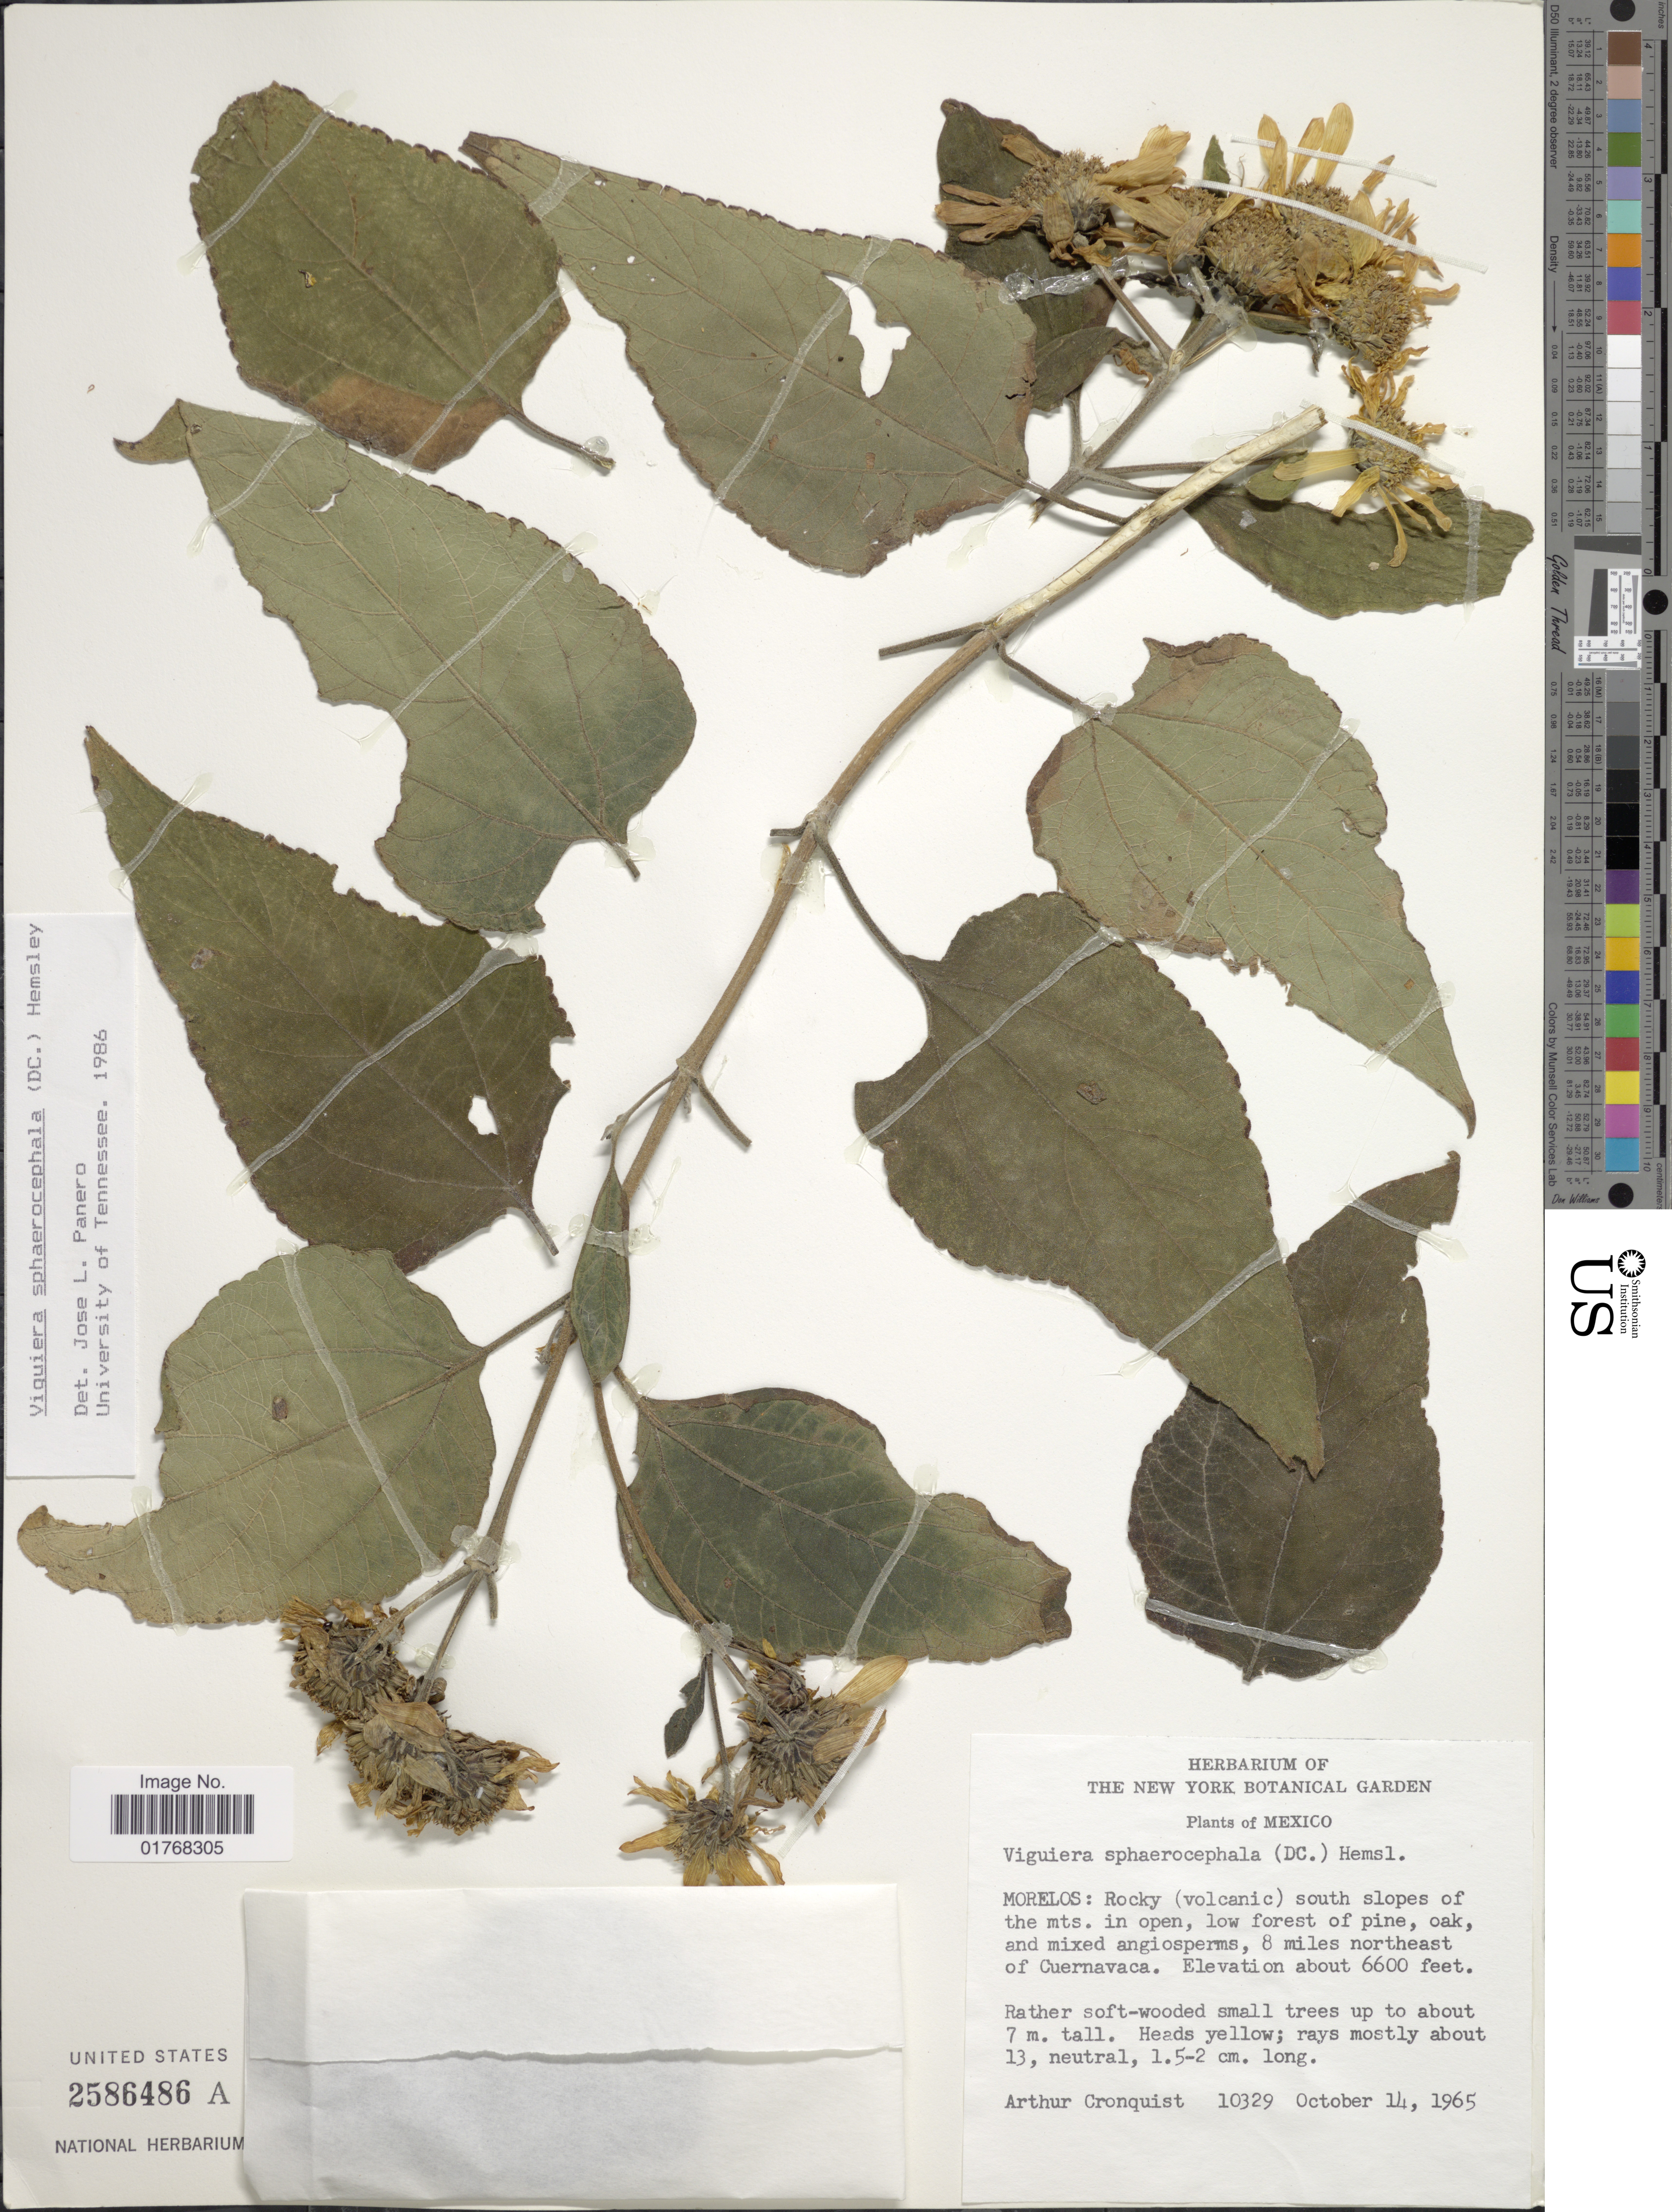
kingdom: Plantae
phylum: Tracheophyta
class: Magnoliopsida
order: Asterales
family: Asteraceae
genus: Viguiera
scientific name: Viguiera sphaerocephala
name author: (DC.) Hemsl.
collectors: A. J. Cronquist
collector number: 10329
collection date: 1965-10-14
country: Mexico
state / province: Morelos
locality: Rocky (volcanic) south slopes of the mts in open, low forest of pine, oak, and mixed angiosperms, 8 miles northeast of Cuernavaca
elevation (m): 2012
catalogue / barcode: US 2586486A